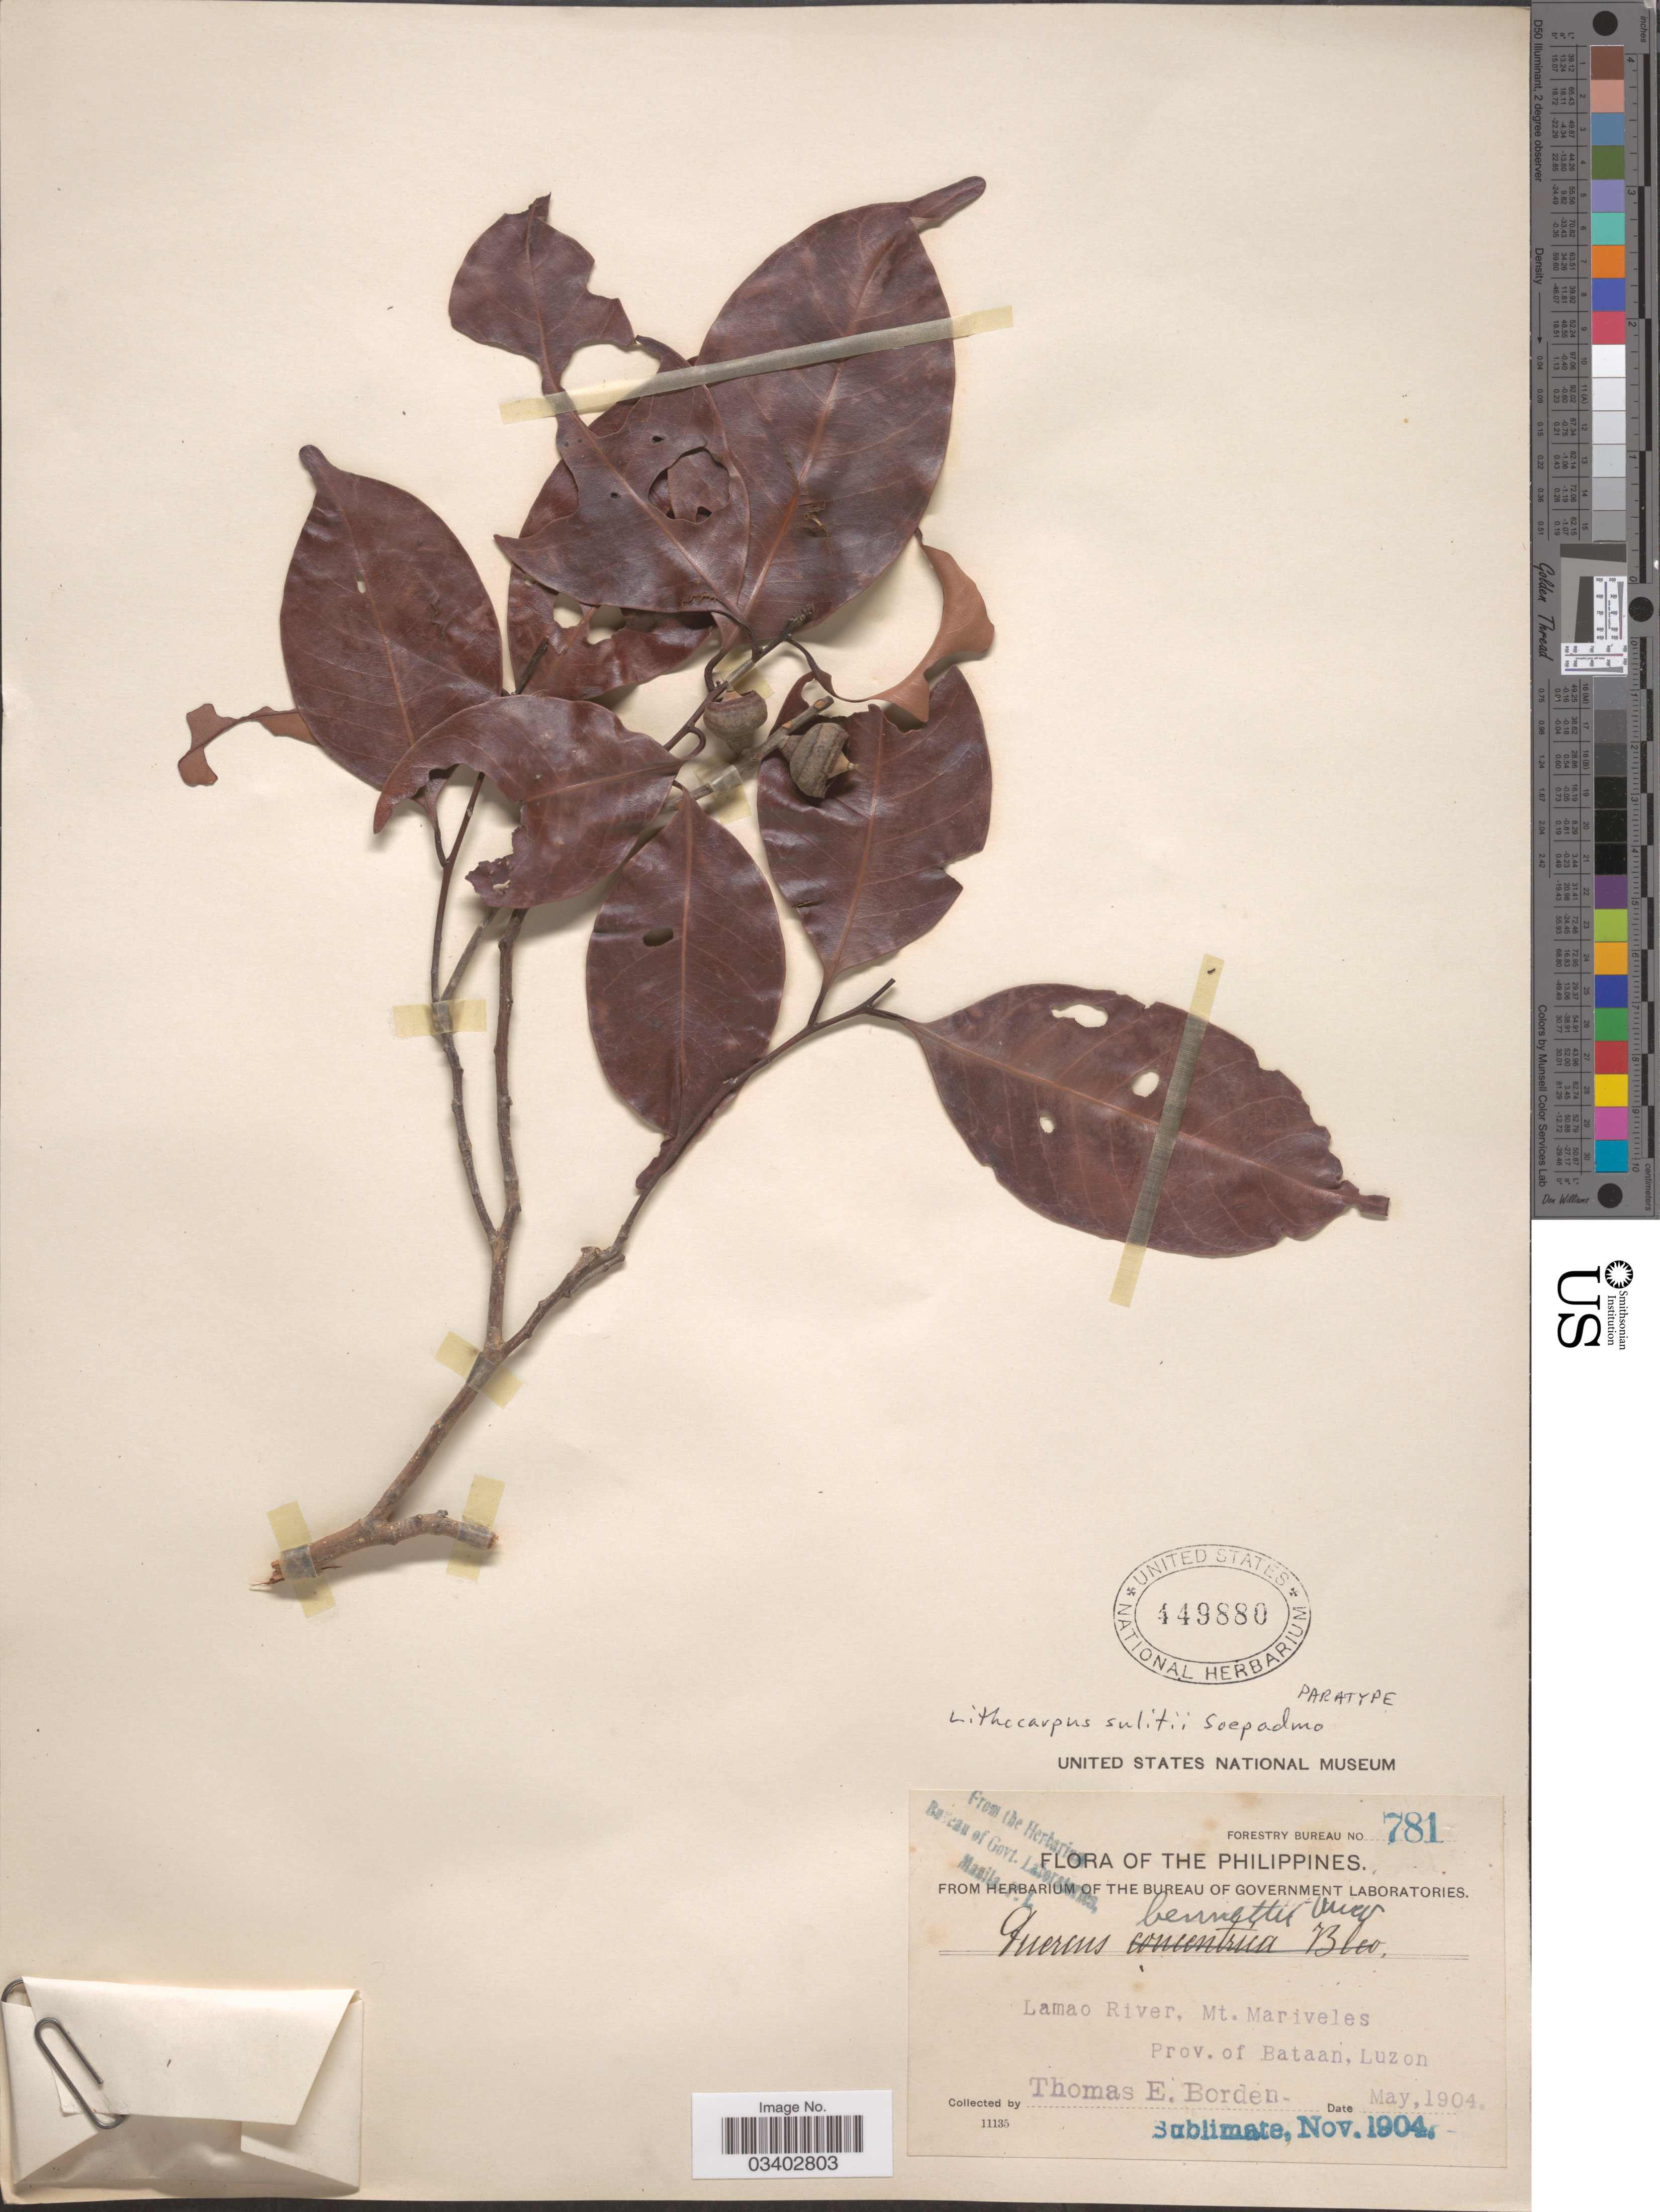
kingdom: Plantae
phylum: Tracheophyta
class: Magnoliopsida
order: Fagales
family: Fagaceae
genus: Lithocarpus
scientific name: Lithocarpus sulitii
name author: Soepadmo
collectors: T. E. Borden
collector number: Forestry Bureau 781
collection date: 1904-05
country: Philippines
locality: Lamao River, Mt. Mariveles. Prov. of Bataan, Luzon.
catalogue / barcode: US 449880